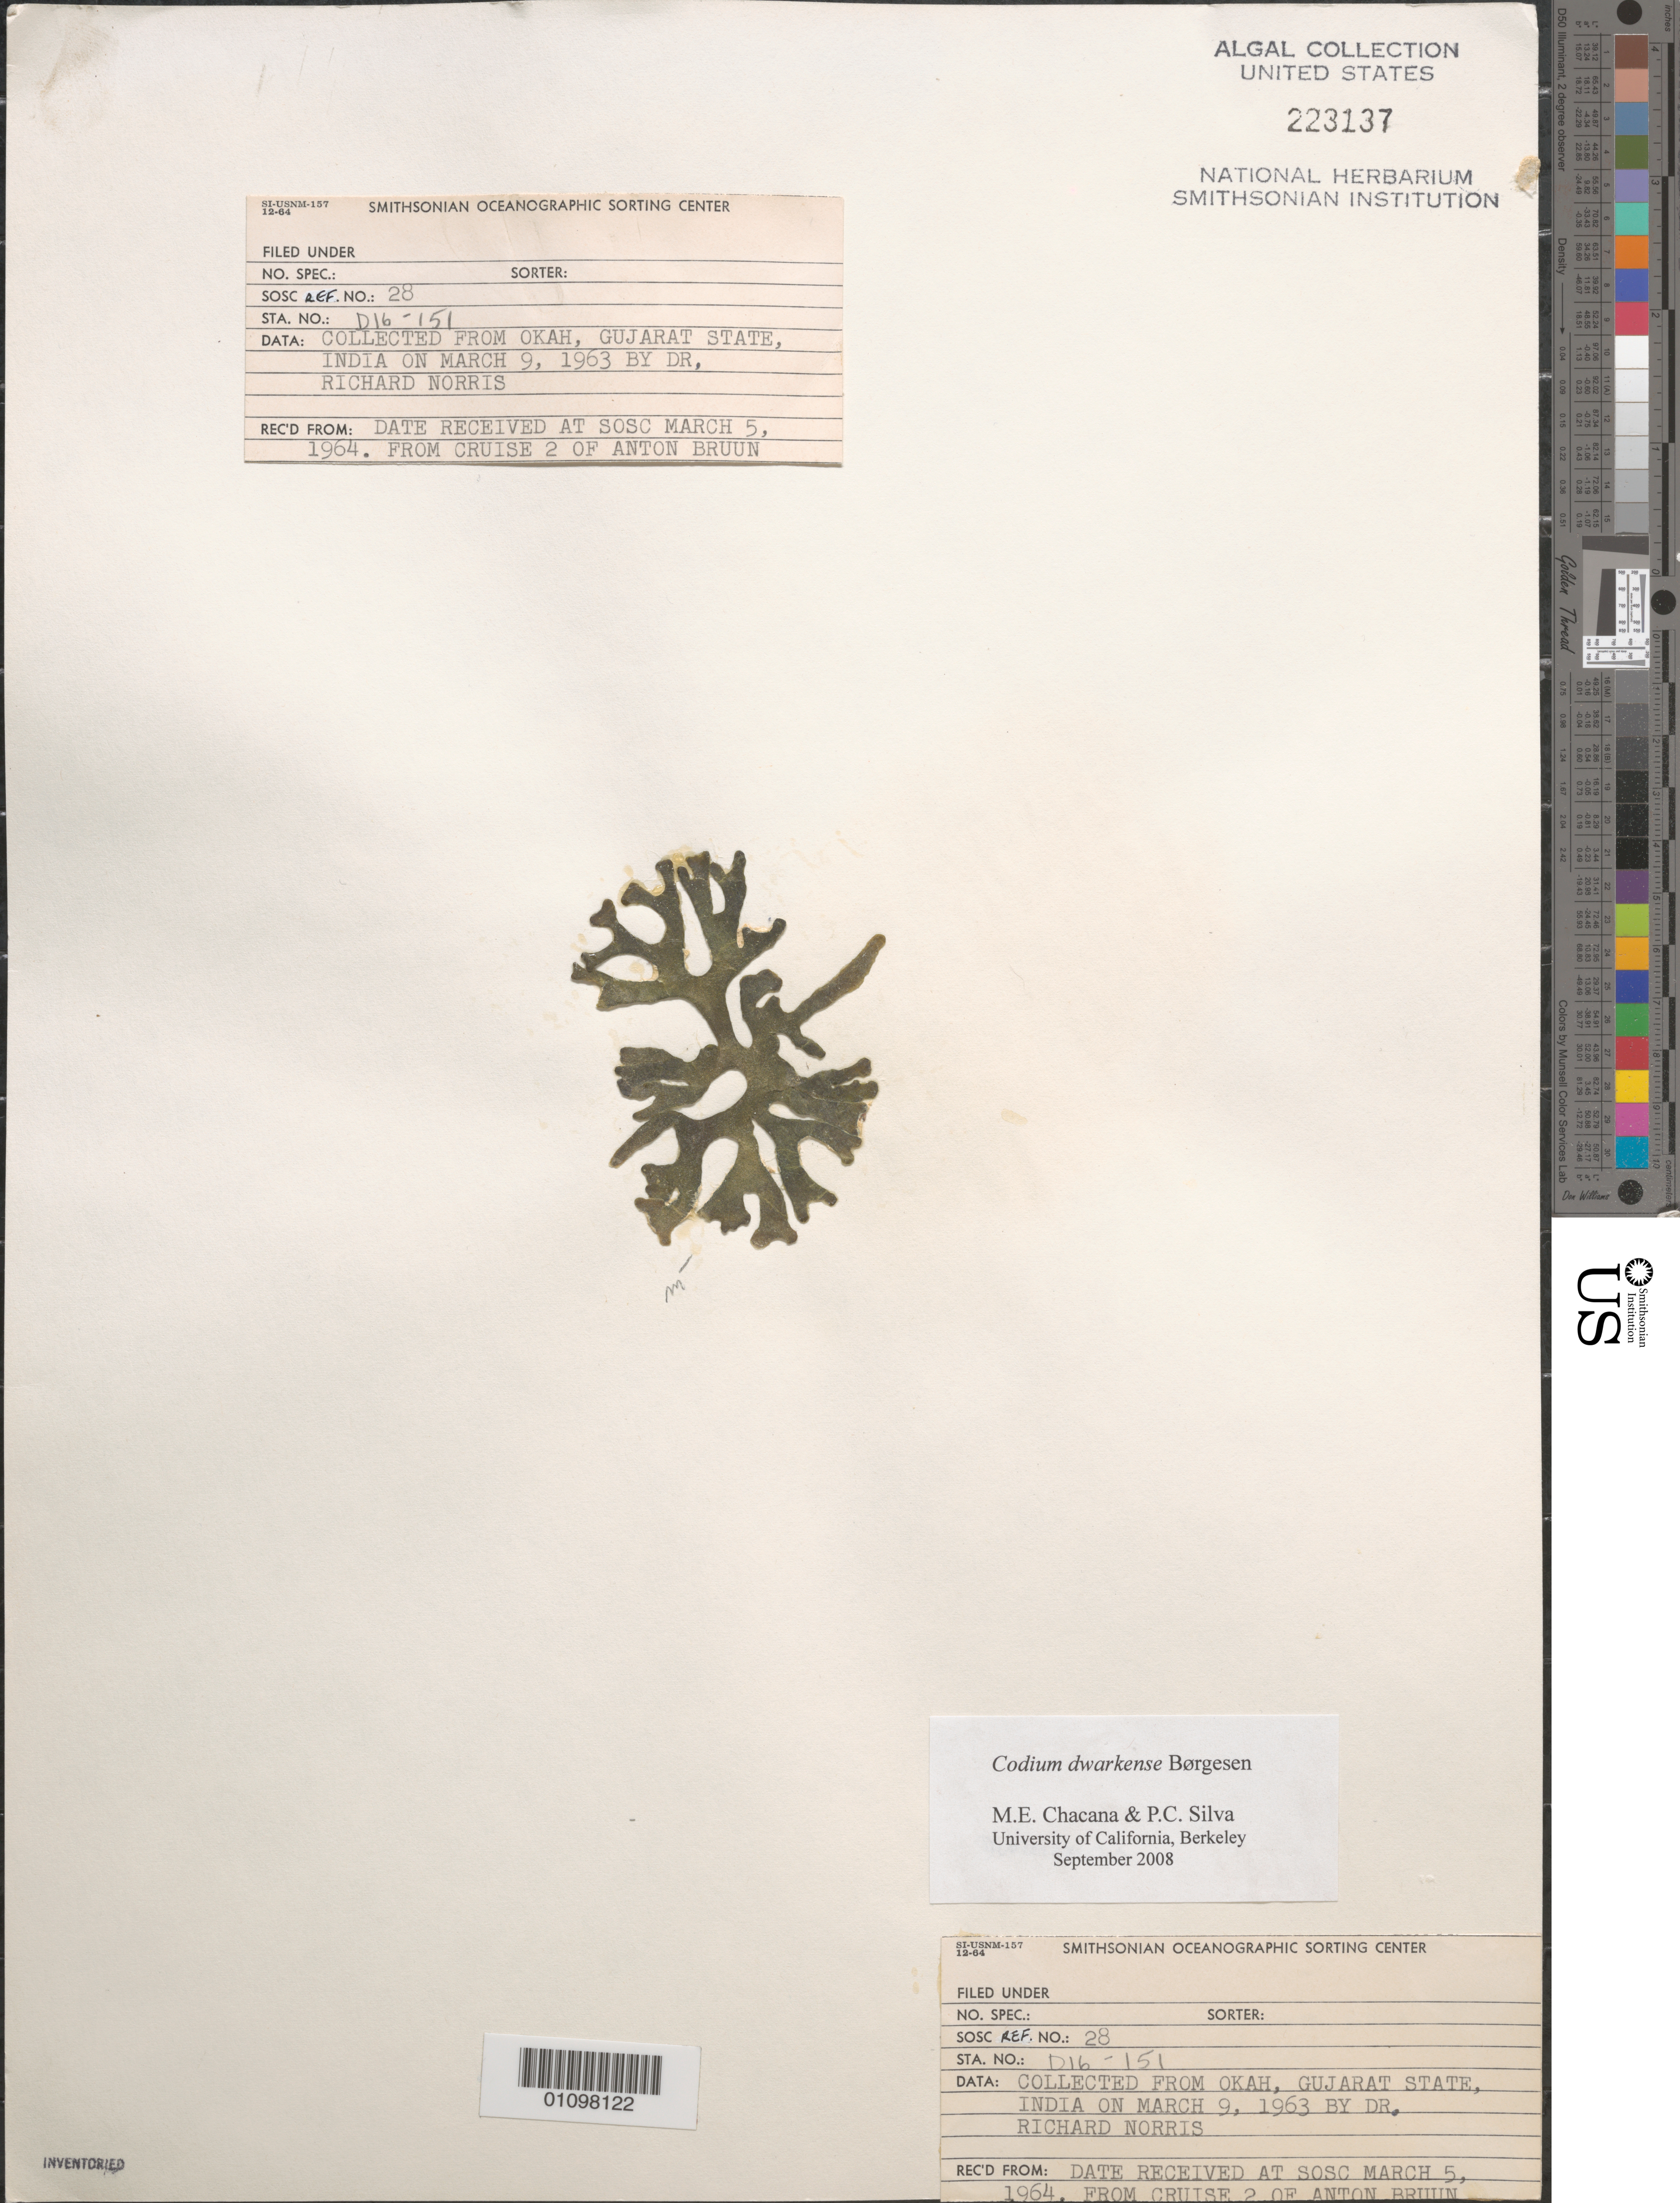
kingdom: Plantae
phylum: Chlorophyta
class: Ulvophyceae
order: Bryopsidales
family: Codiaceae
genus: Codium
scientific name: Codium dwarkense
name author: Børgesen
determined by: Chacana, M. E.; Silva, P. C.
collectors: R. E. Norris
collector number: Station D16-151 & SOSC Ref 28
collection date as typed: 09 Mar 1963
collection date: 1963-03-09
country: India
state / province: Gujarat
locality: Okah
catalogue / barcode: US 223137